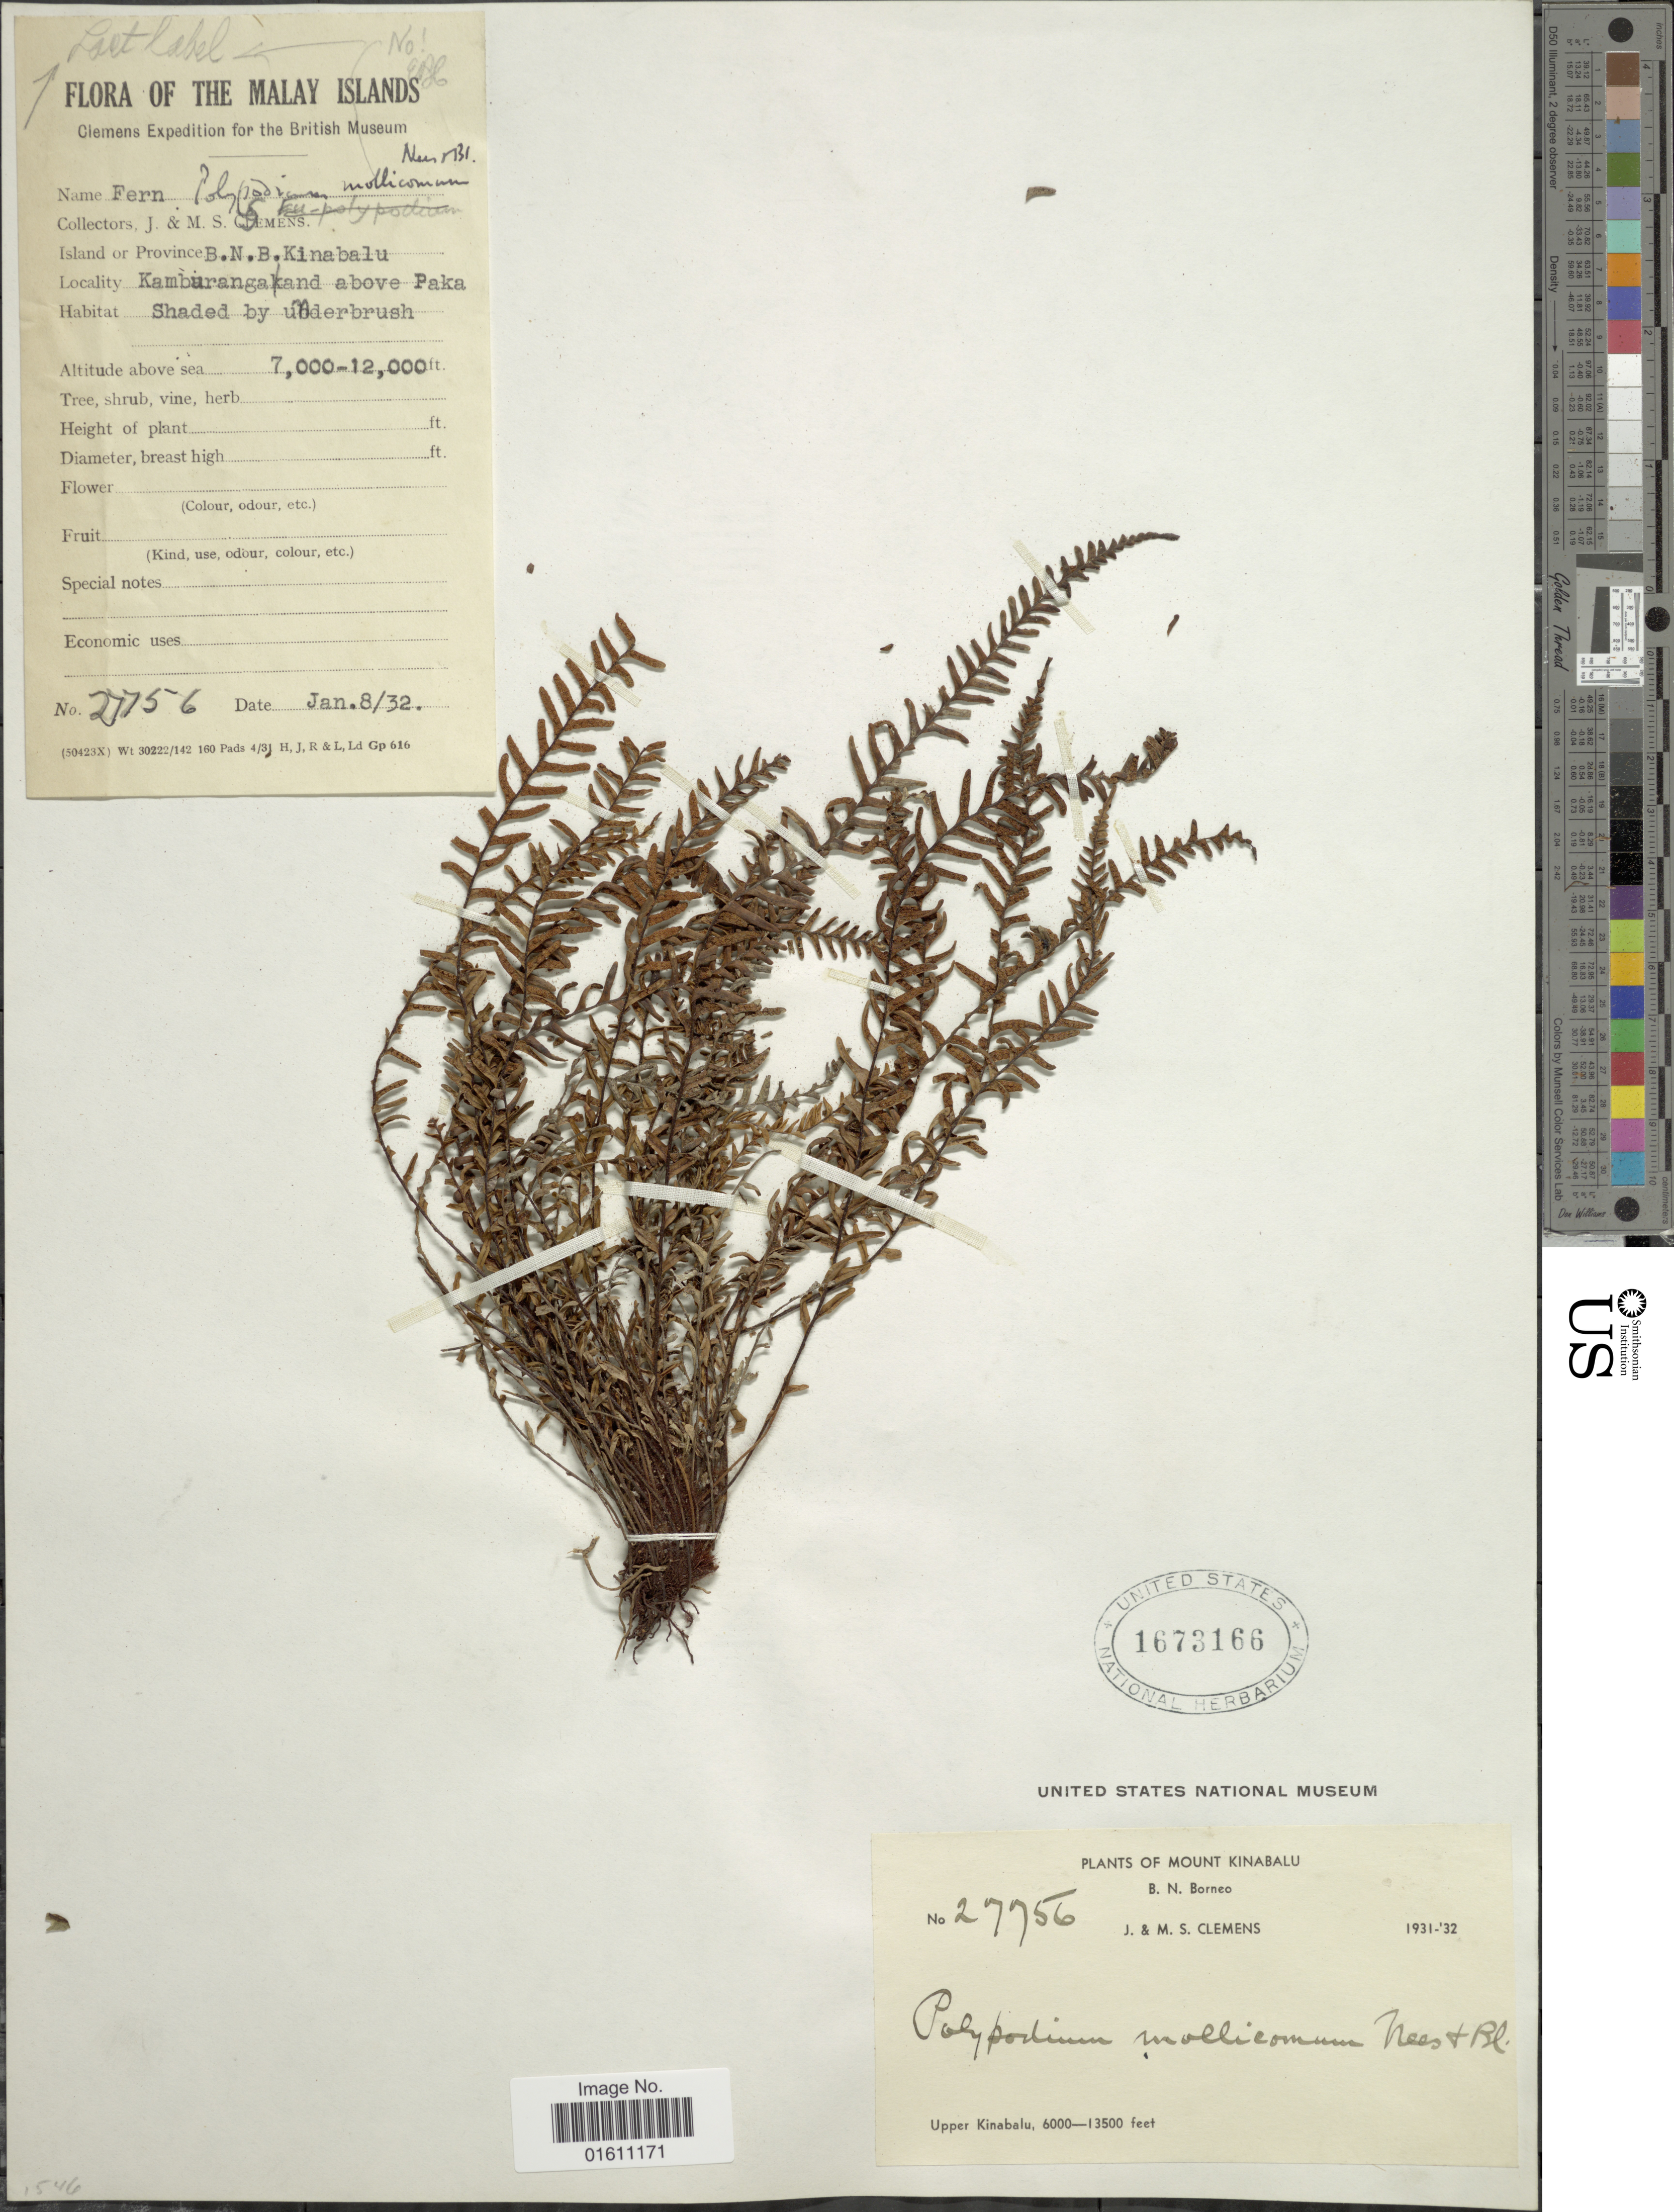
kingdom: Plantae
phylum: Tracheophyta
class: Polypodiopsida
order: Polypodiales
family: Polypodiaceae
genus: Dasygrammitis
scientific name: Dasygrammitis mollicoma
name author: (Nees & Blume) Parris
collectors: J. Clemens & M. S. Clemens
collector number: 27756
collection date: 1932-01-08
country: Malaysia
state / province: Sabah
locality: Mount Kinabalu, B.N. Borneo, Upper Kinabalu. The Malay Islands, Kamburangakand above Paka.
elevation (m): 1829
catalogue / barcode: US 1673166